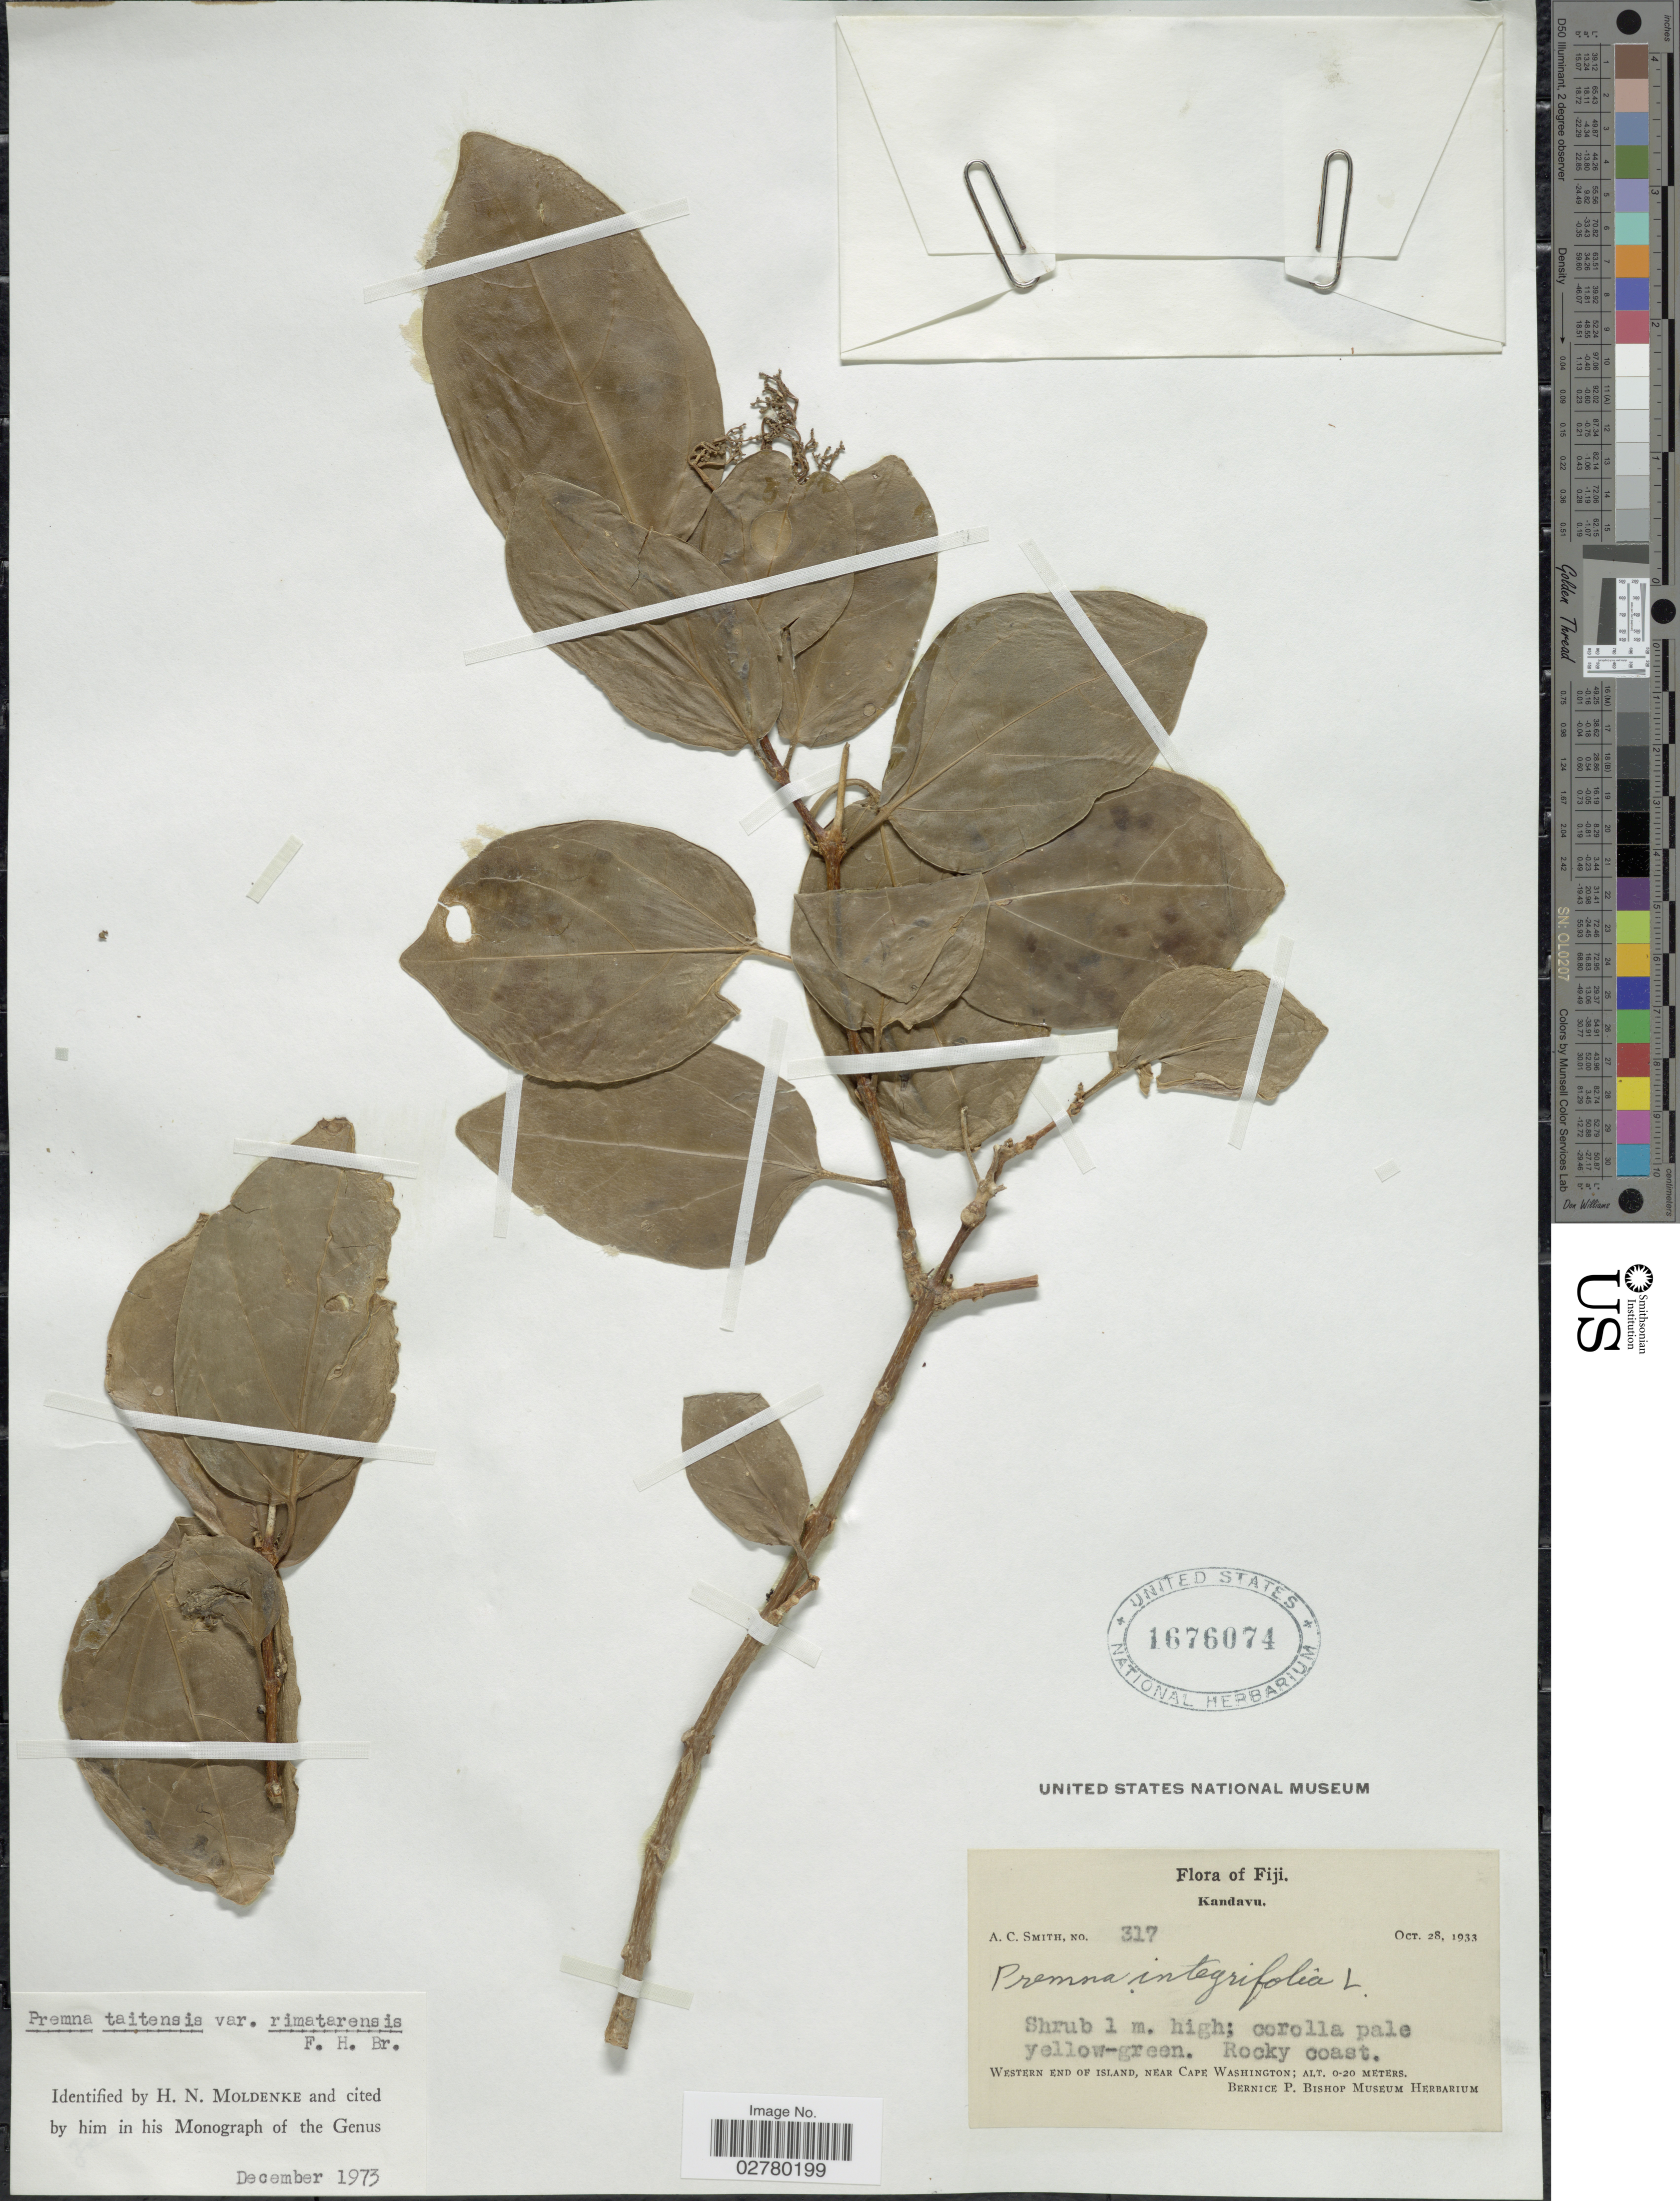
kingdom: Plantae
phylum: Tracheophyta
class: Magnoliopsida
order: Lamiales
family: Lamiaceae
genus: Premna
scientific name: Premna taitensis var. rimatarensis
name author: F. Br.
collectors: A. C. Smith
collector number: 317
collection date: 1933-10-28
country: Fiji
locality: Kandavu. Western end of Island, near Cape Washington.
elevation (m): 0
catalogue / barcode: US 1676074